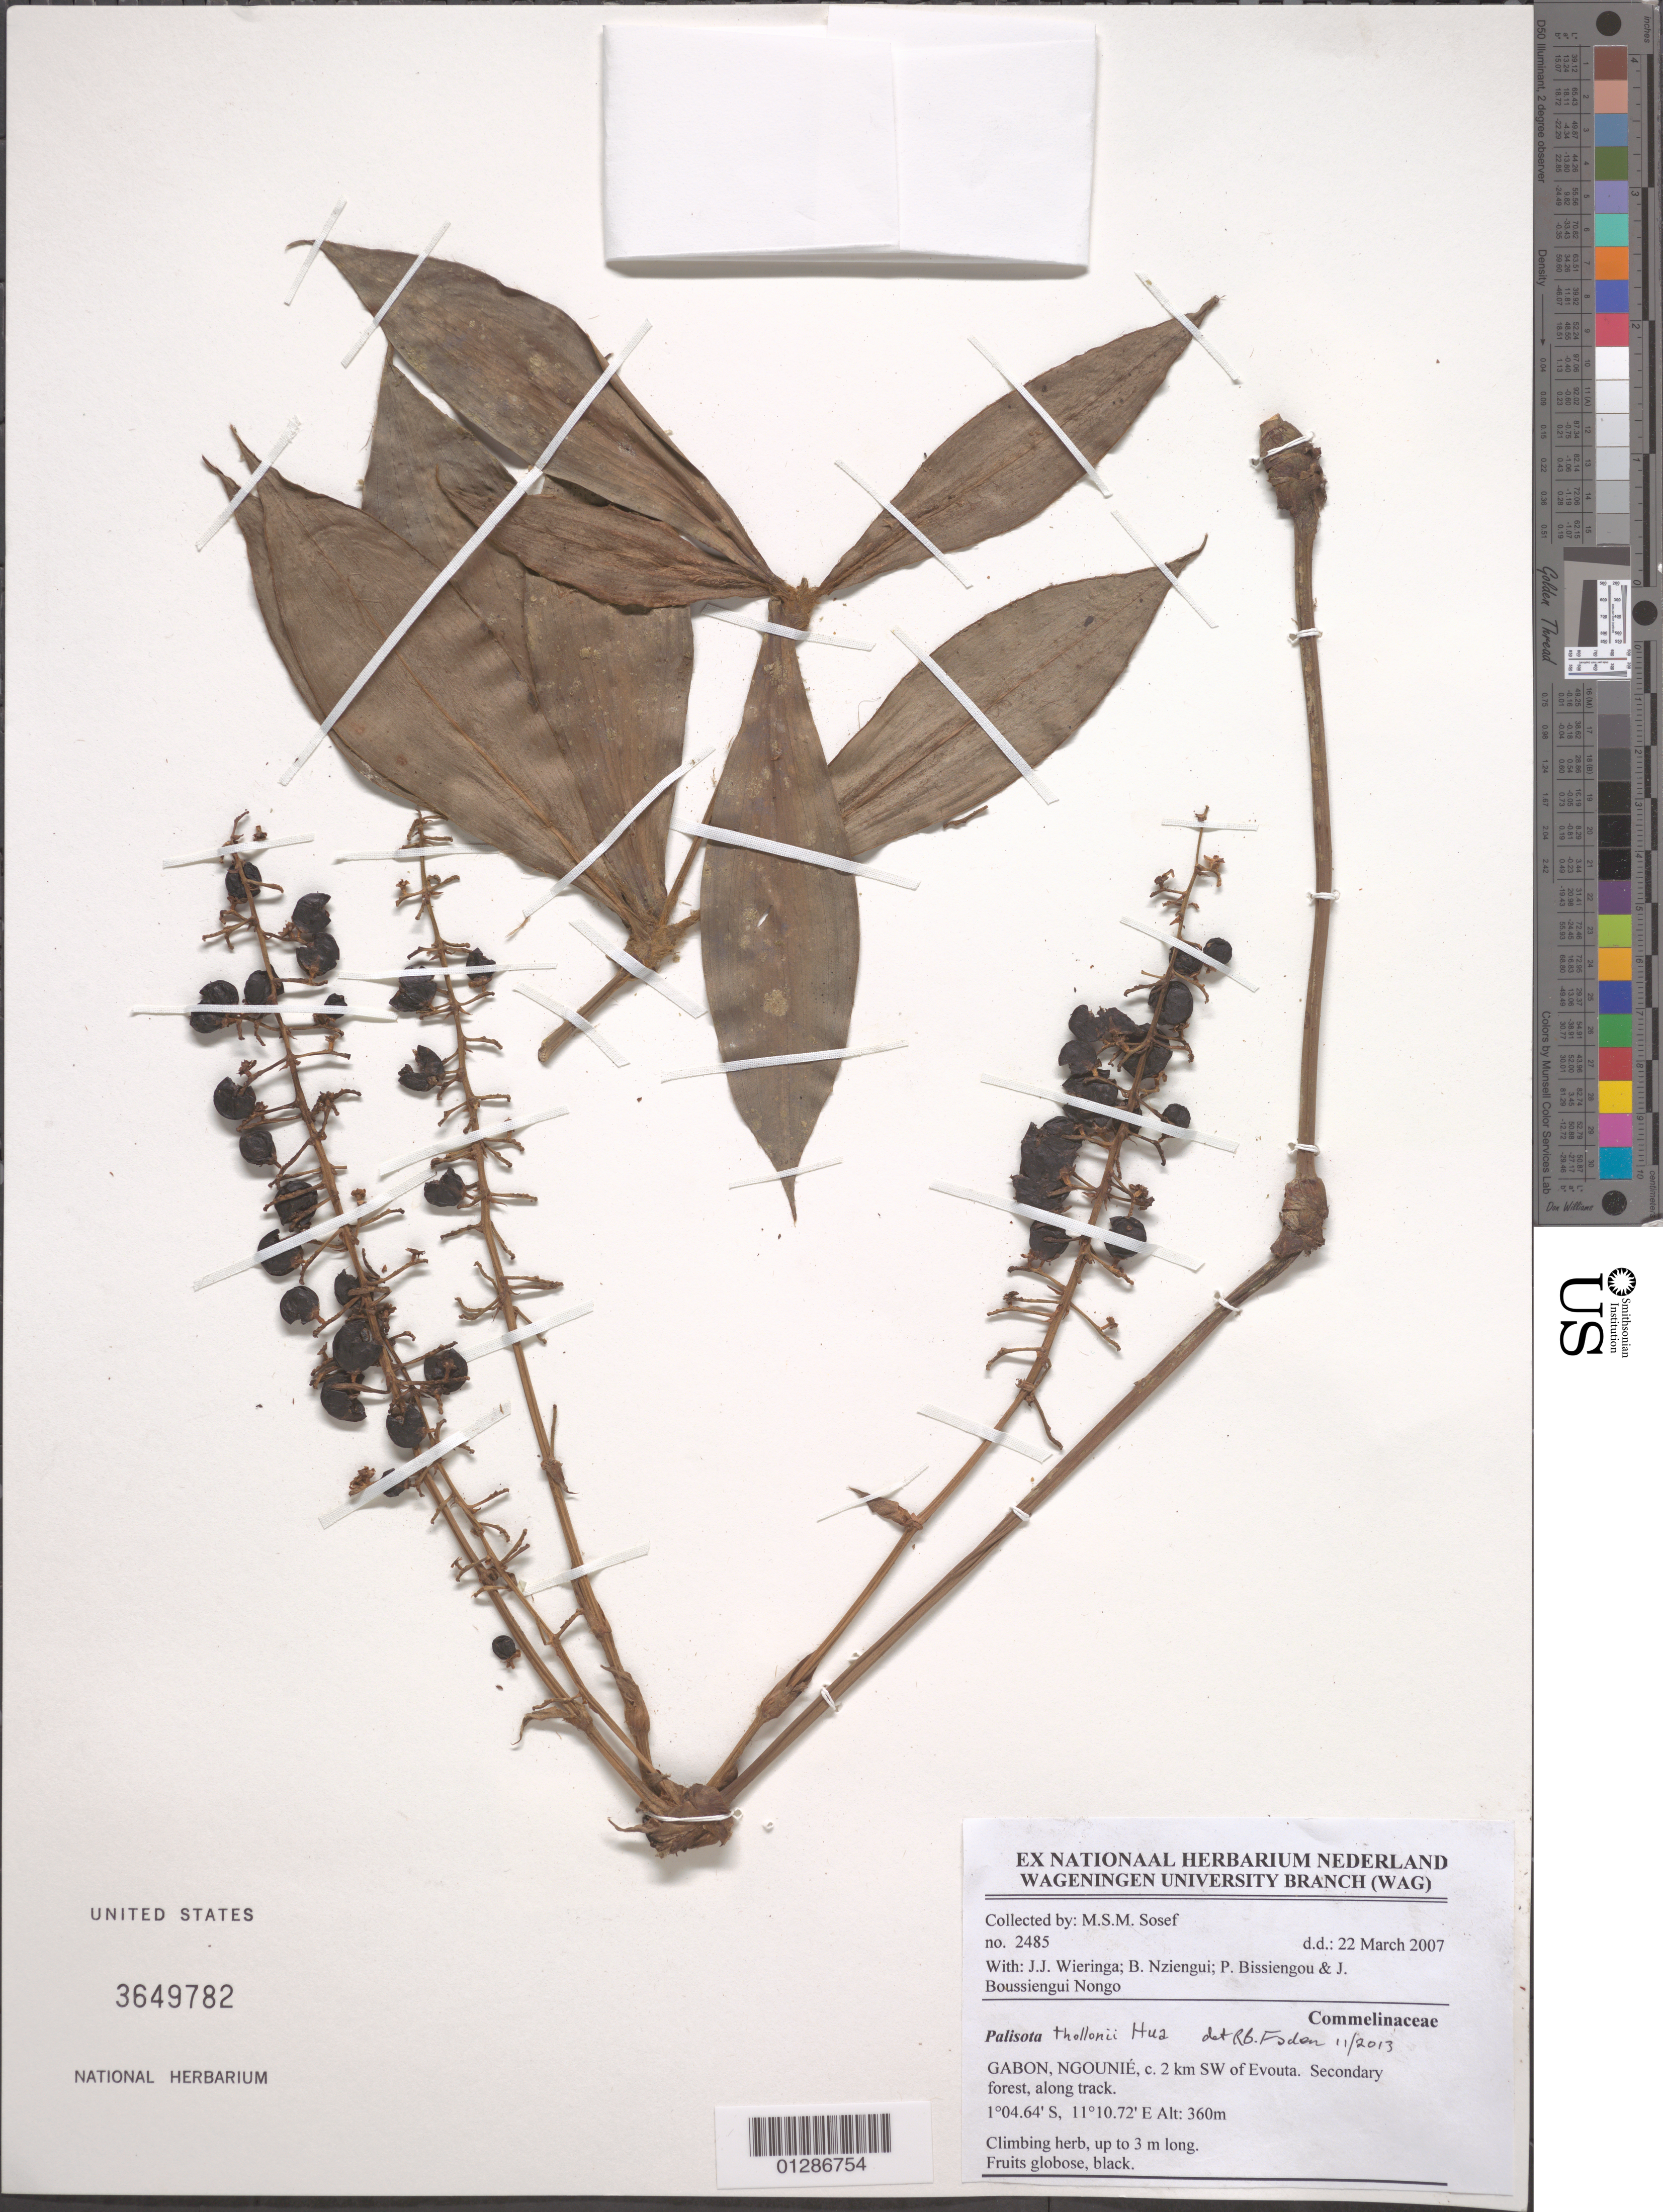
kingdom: Plantae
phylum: Tracheophyta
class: Liliopsida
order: Commelinales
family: Commelinaceae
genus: Palisota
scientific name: Palisota thollonii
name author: Hua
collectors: M. Sosef, J. J. Wieringa, B. Nziengui, P. Bissiengou & J. Boussiengui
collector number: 2485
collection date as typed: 22 Mar 2007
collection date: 2007-03-22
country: Gabon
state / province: Ngounie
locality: C. 2 km SW of Evouta.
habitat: Climbing herb.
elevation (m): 360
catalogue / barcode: US 3649782